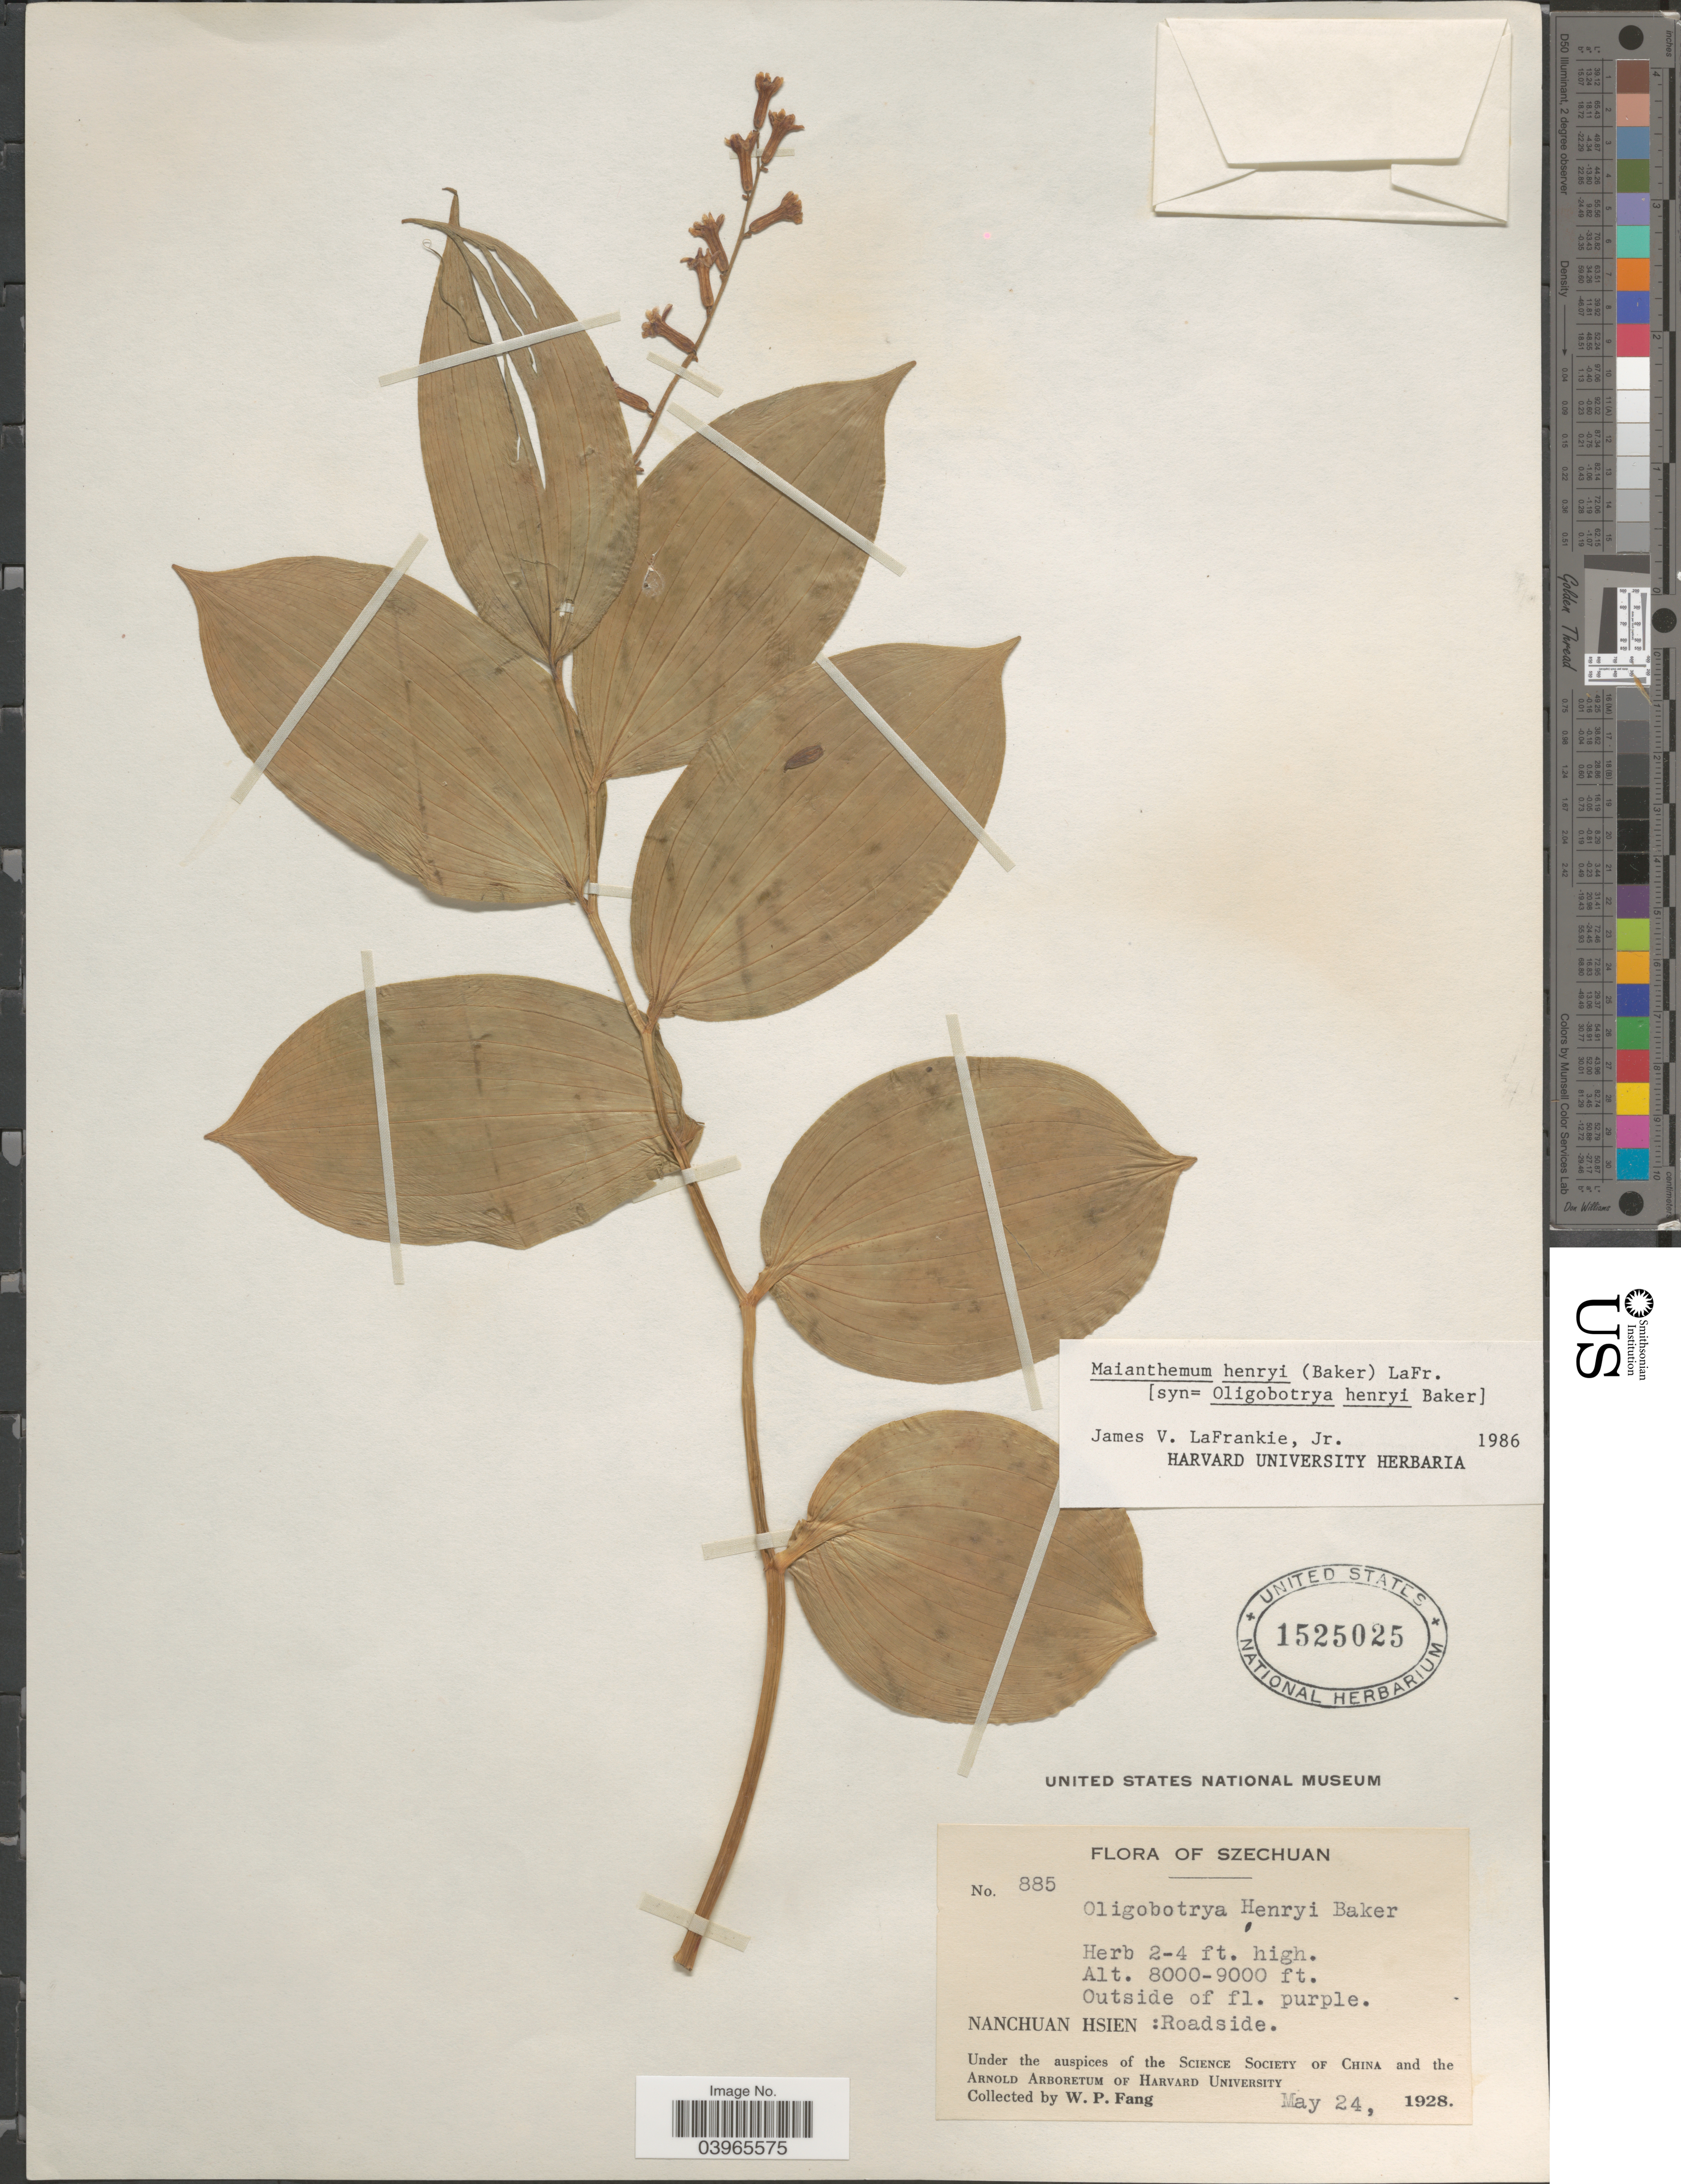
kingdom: Plantae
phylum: Tracheophyta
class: Liliopsida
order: Asparagales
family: Asparagaceae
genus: Maianthemum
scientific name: Maianthemum henryi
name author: (Baker) LaFrankie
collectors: W. P. Fang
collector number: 885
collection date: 1928-05-24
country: China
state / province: Sichuan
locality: Szechuan. Nanchuan Hsien: Roadside.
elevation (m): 2438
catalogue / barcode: US 1525025